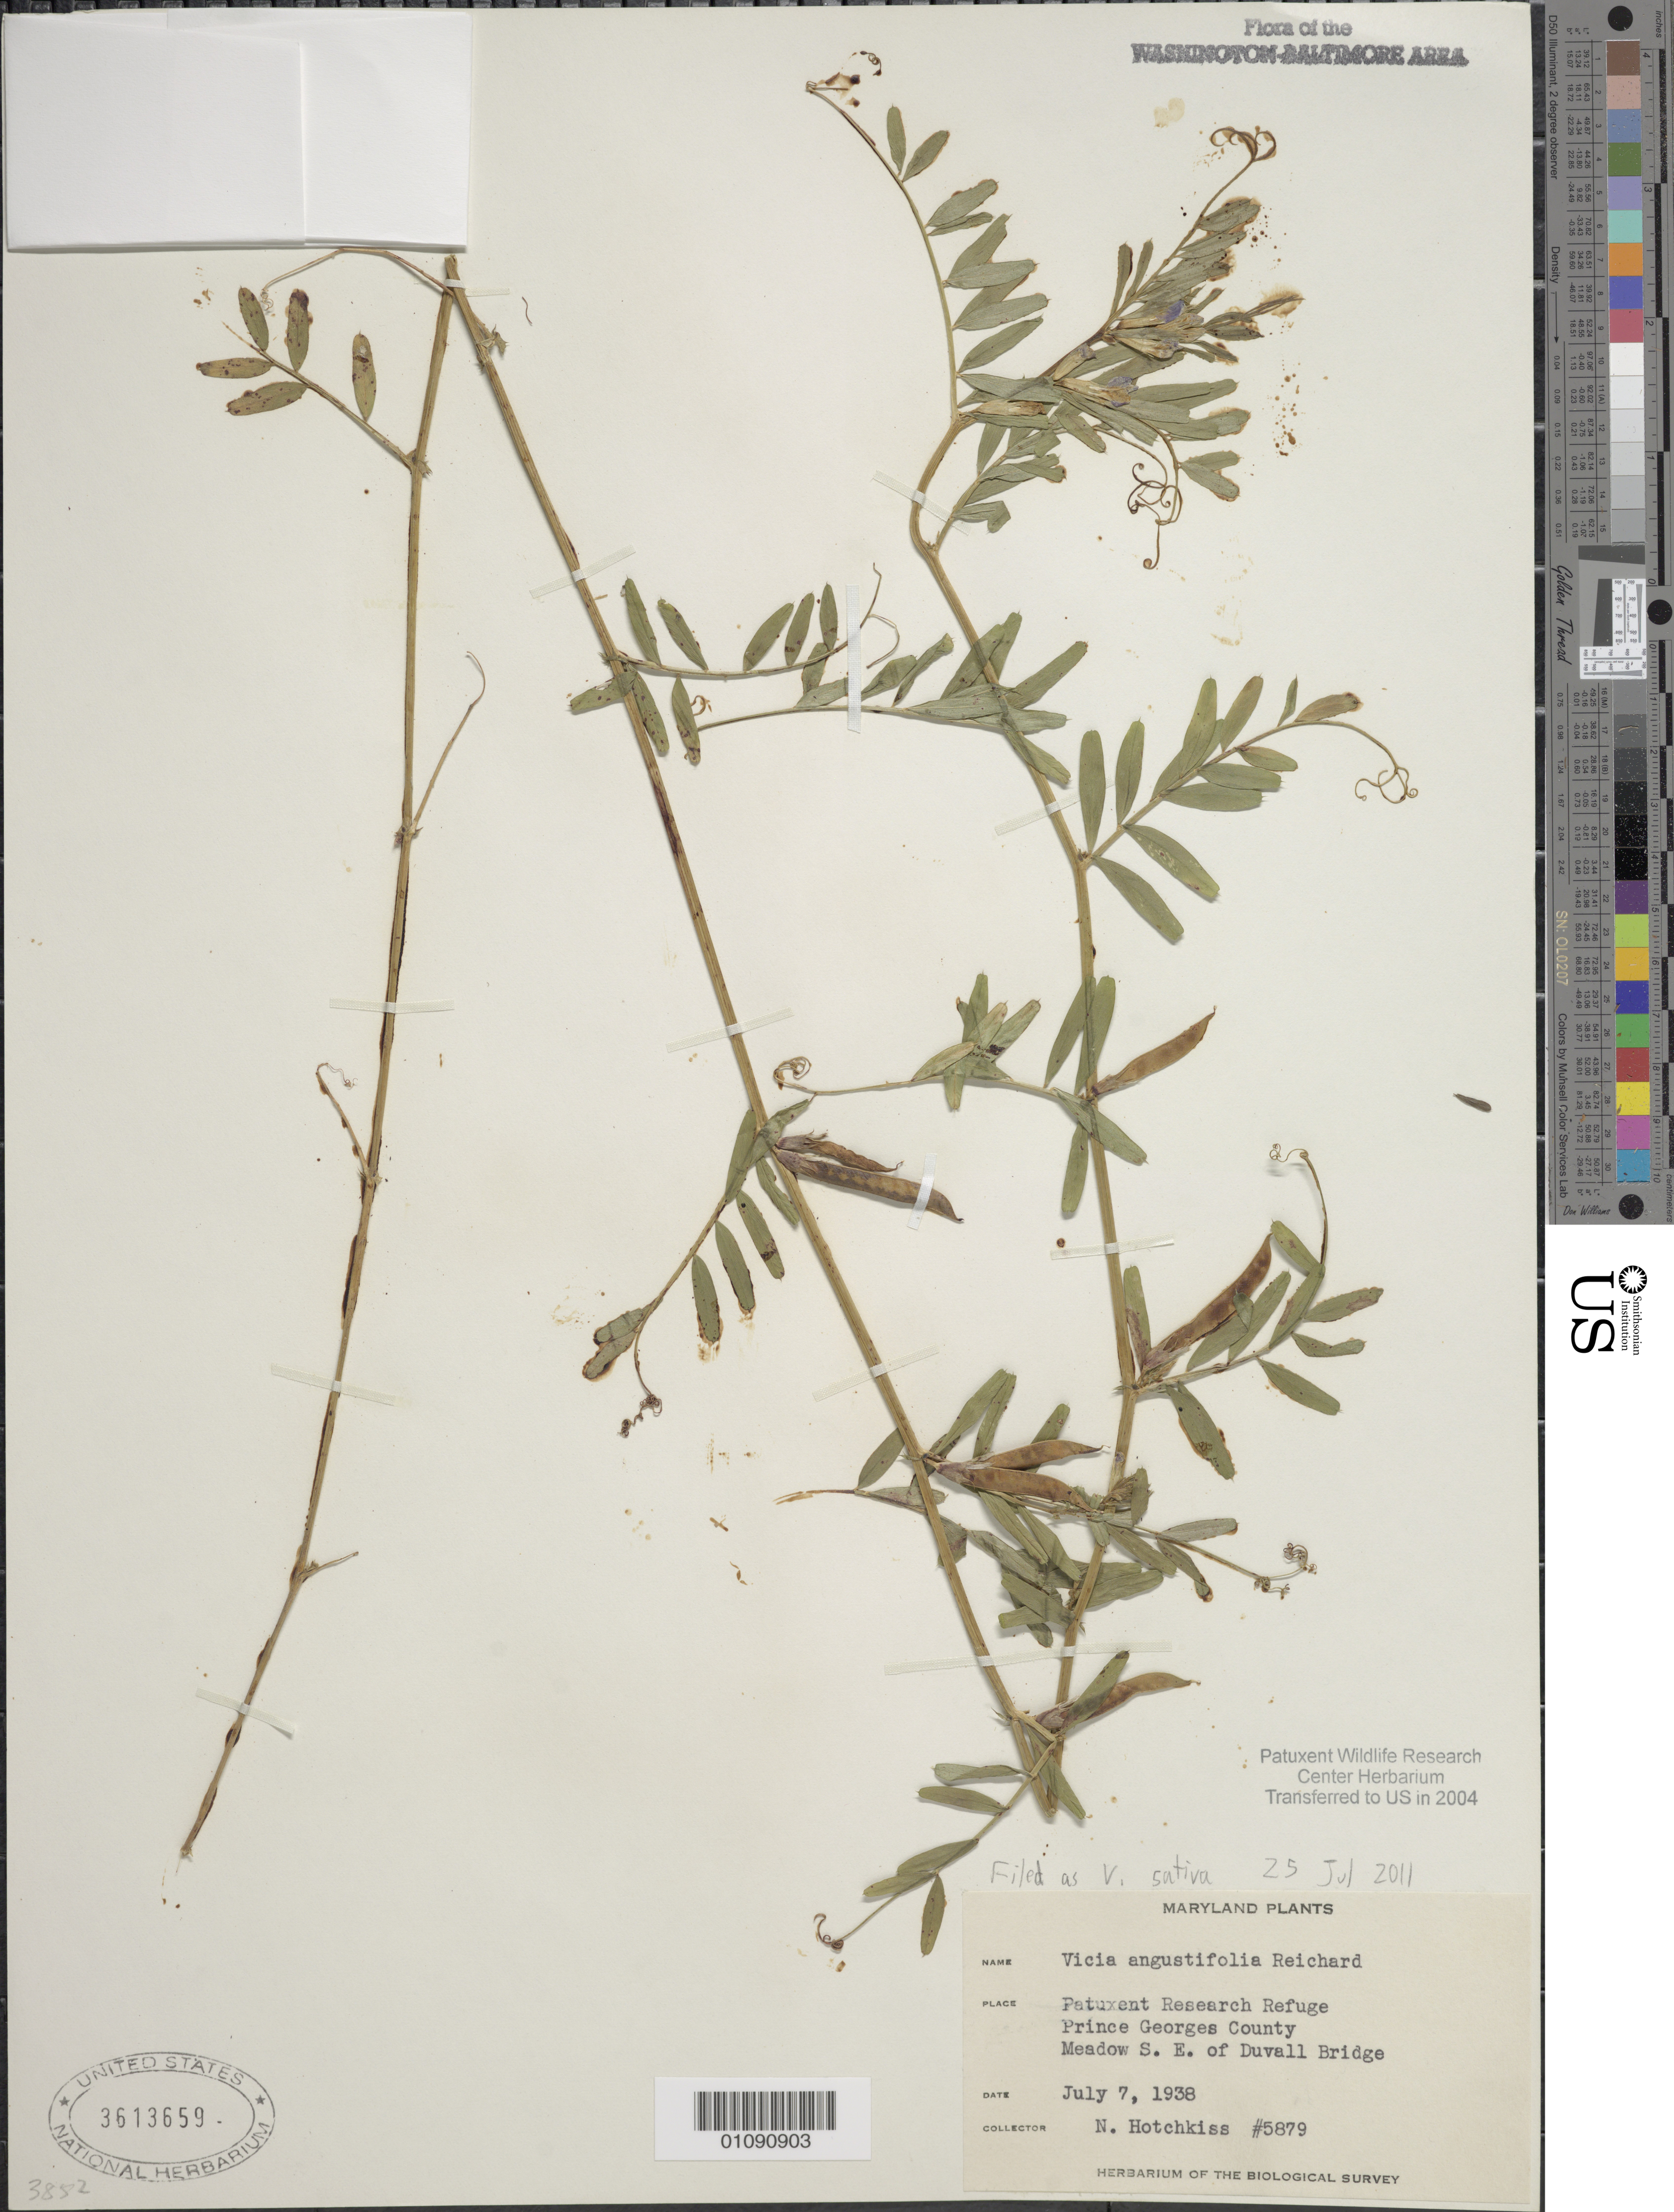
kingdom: Plantae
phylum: Tracheophyta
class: Magnoliopsida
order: Fabales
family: Fabaceae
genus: Vicia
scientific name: Vicia sativa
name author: L.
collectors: N. Hotchkiss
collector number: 5879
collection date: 1938-07-07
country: United States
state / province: Maryland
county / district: Prince George's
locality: Patuxent Wildlife Refuge, S.E. of Duvall Bridge.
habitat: Meadow.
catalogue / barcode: US 3613659